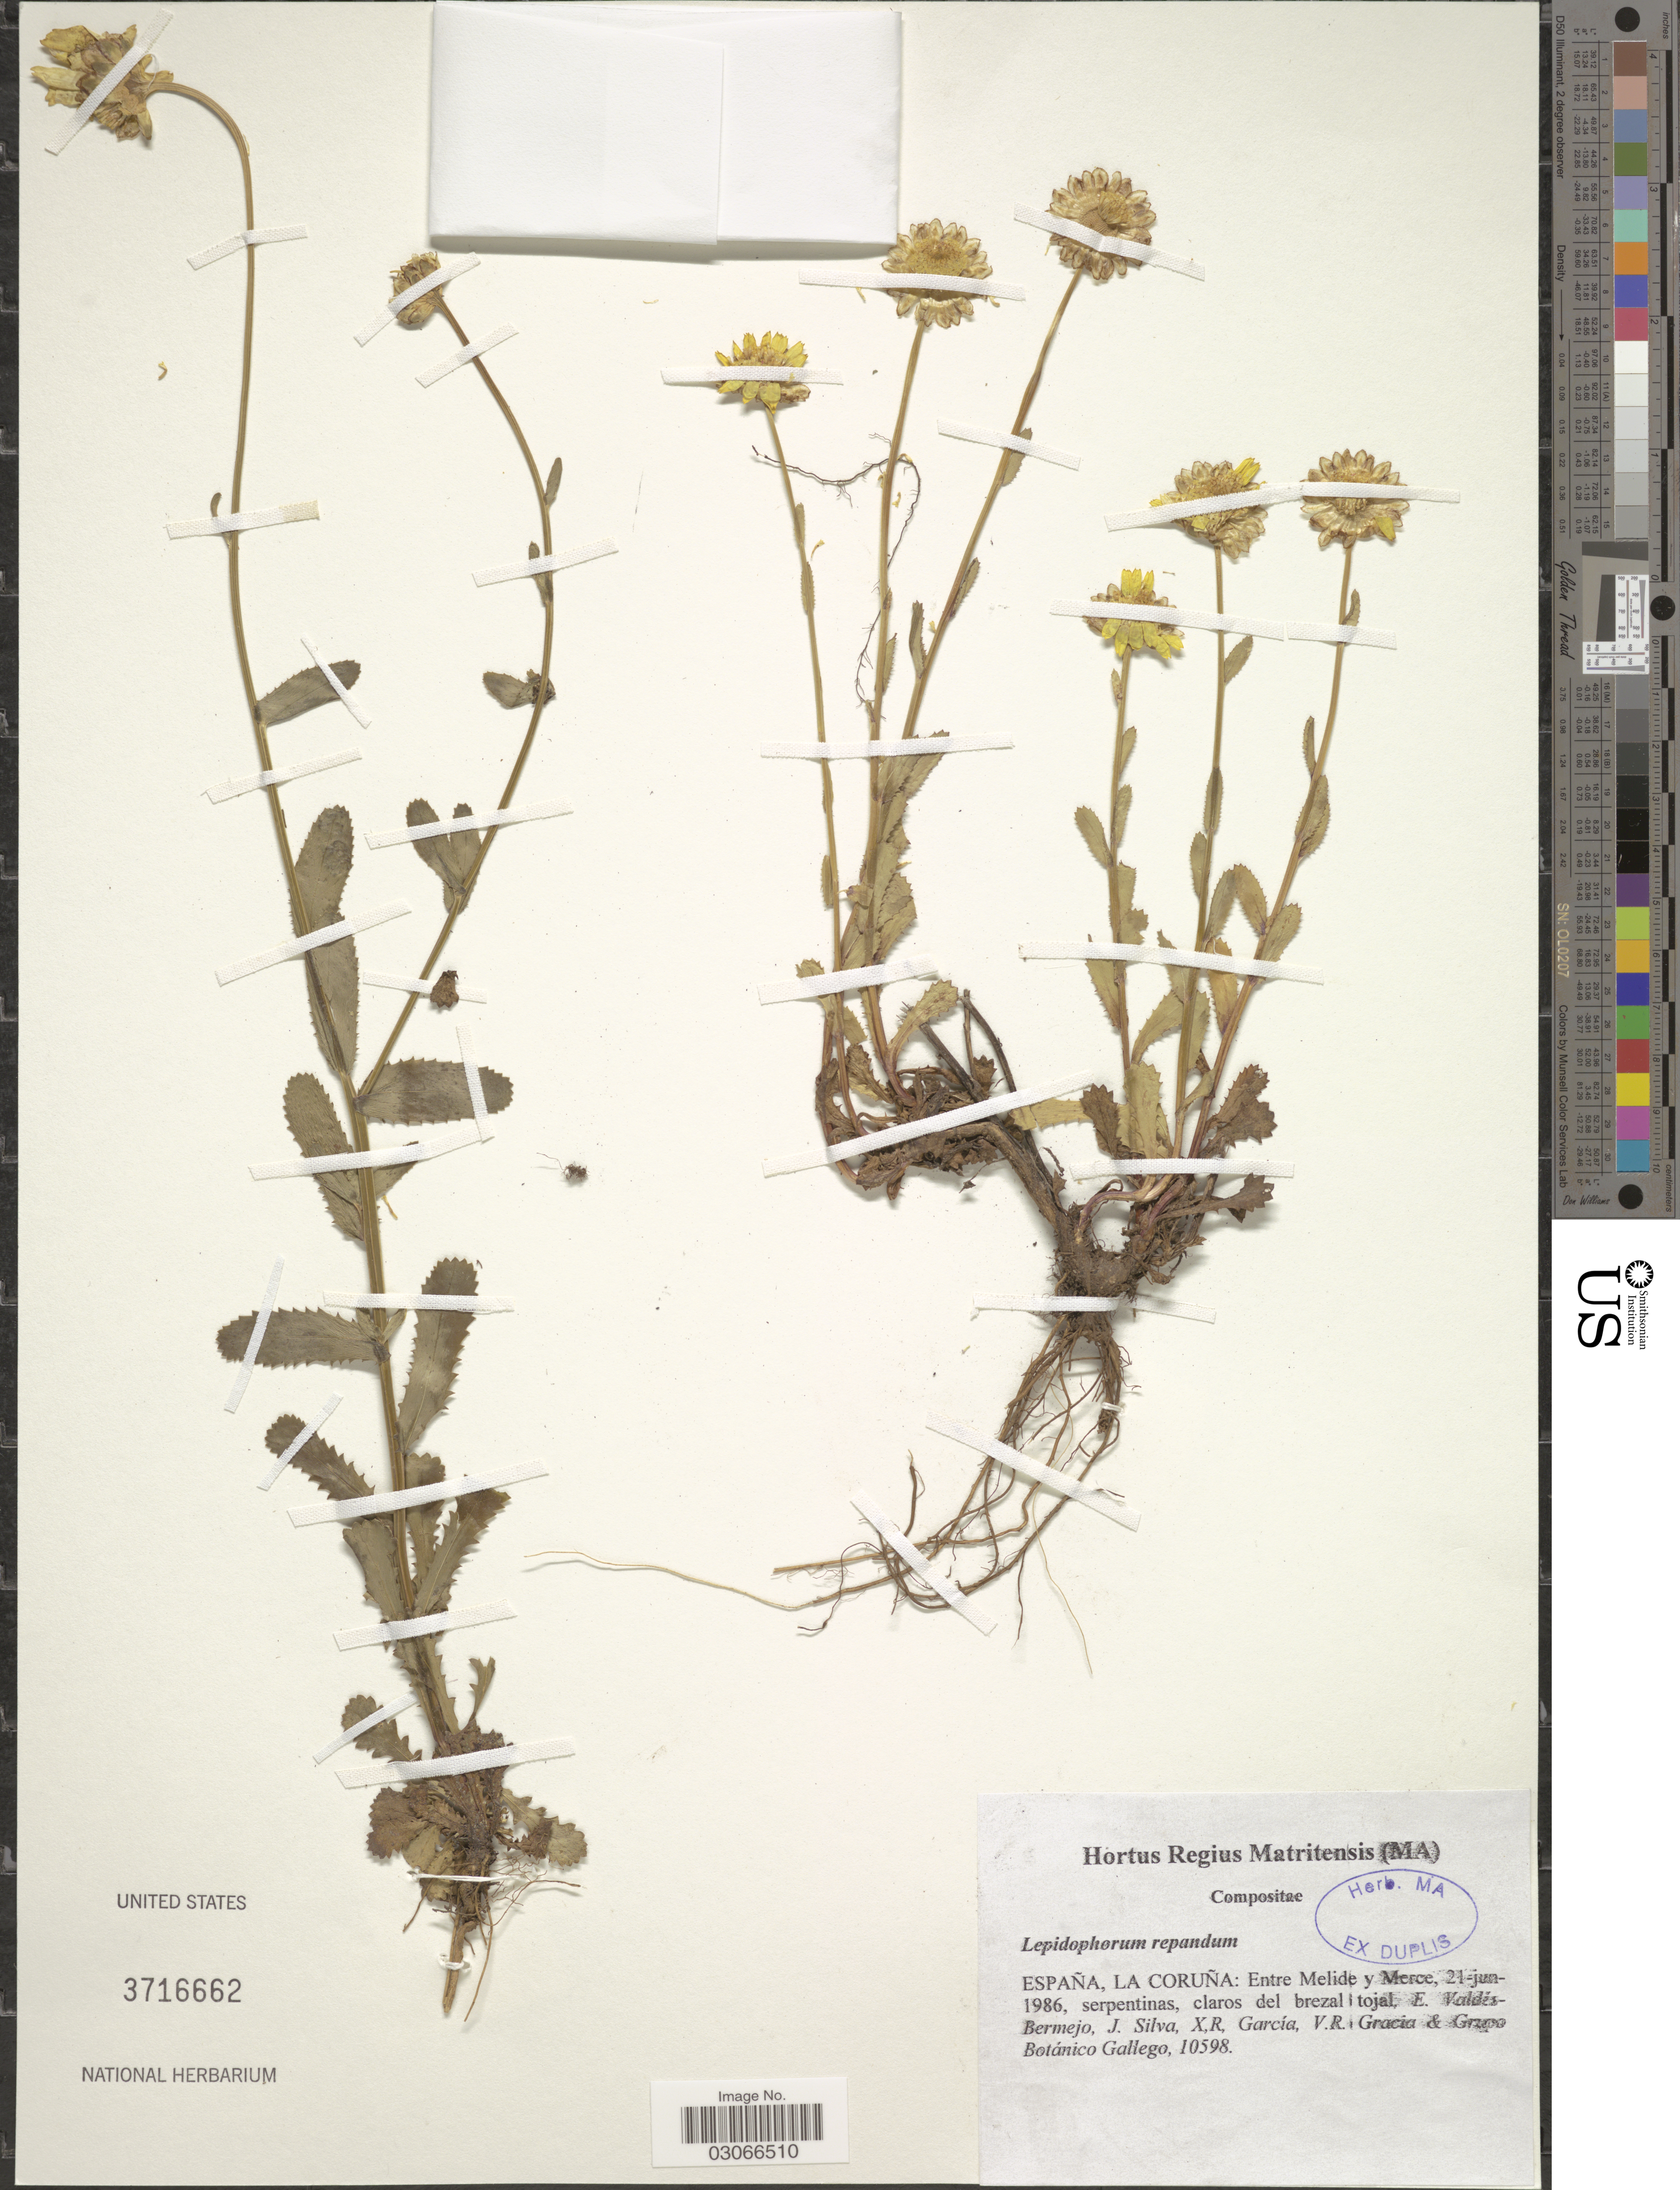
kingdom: Plantae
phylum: Tracheophyta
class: Magnoliopsida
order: Asterales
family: Asteraceae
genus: Lepidophorum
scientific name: Lepidophorum repandum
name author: (L.) DC.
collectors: E. Valdes Bermejo, J. Silva, X. García, V. Gracia & Grupo Botánico Gallego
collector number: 10598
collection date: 1986-06-21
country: Spain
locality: La Coruña: Entre Melide y Merce.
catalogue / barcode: US 3716662